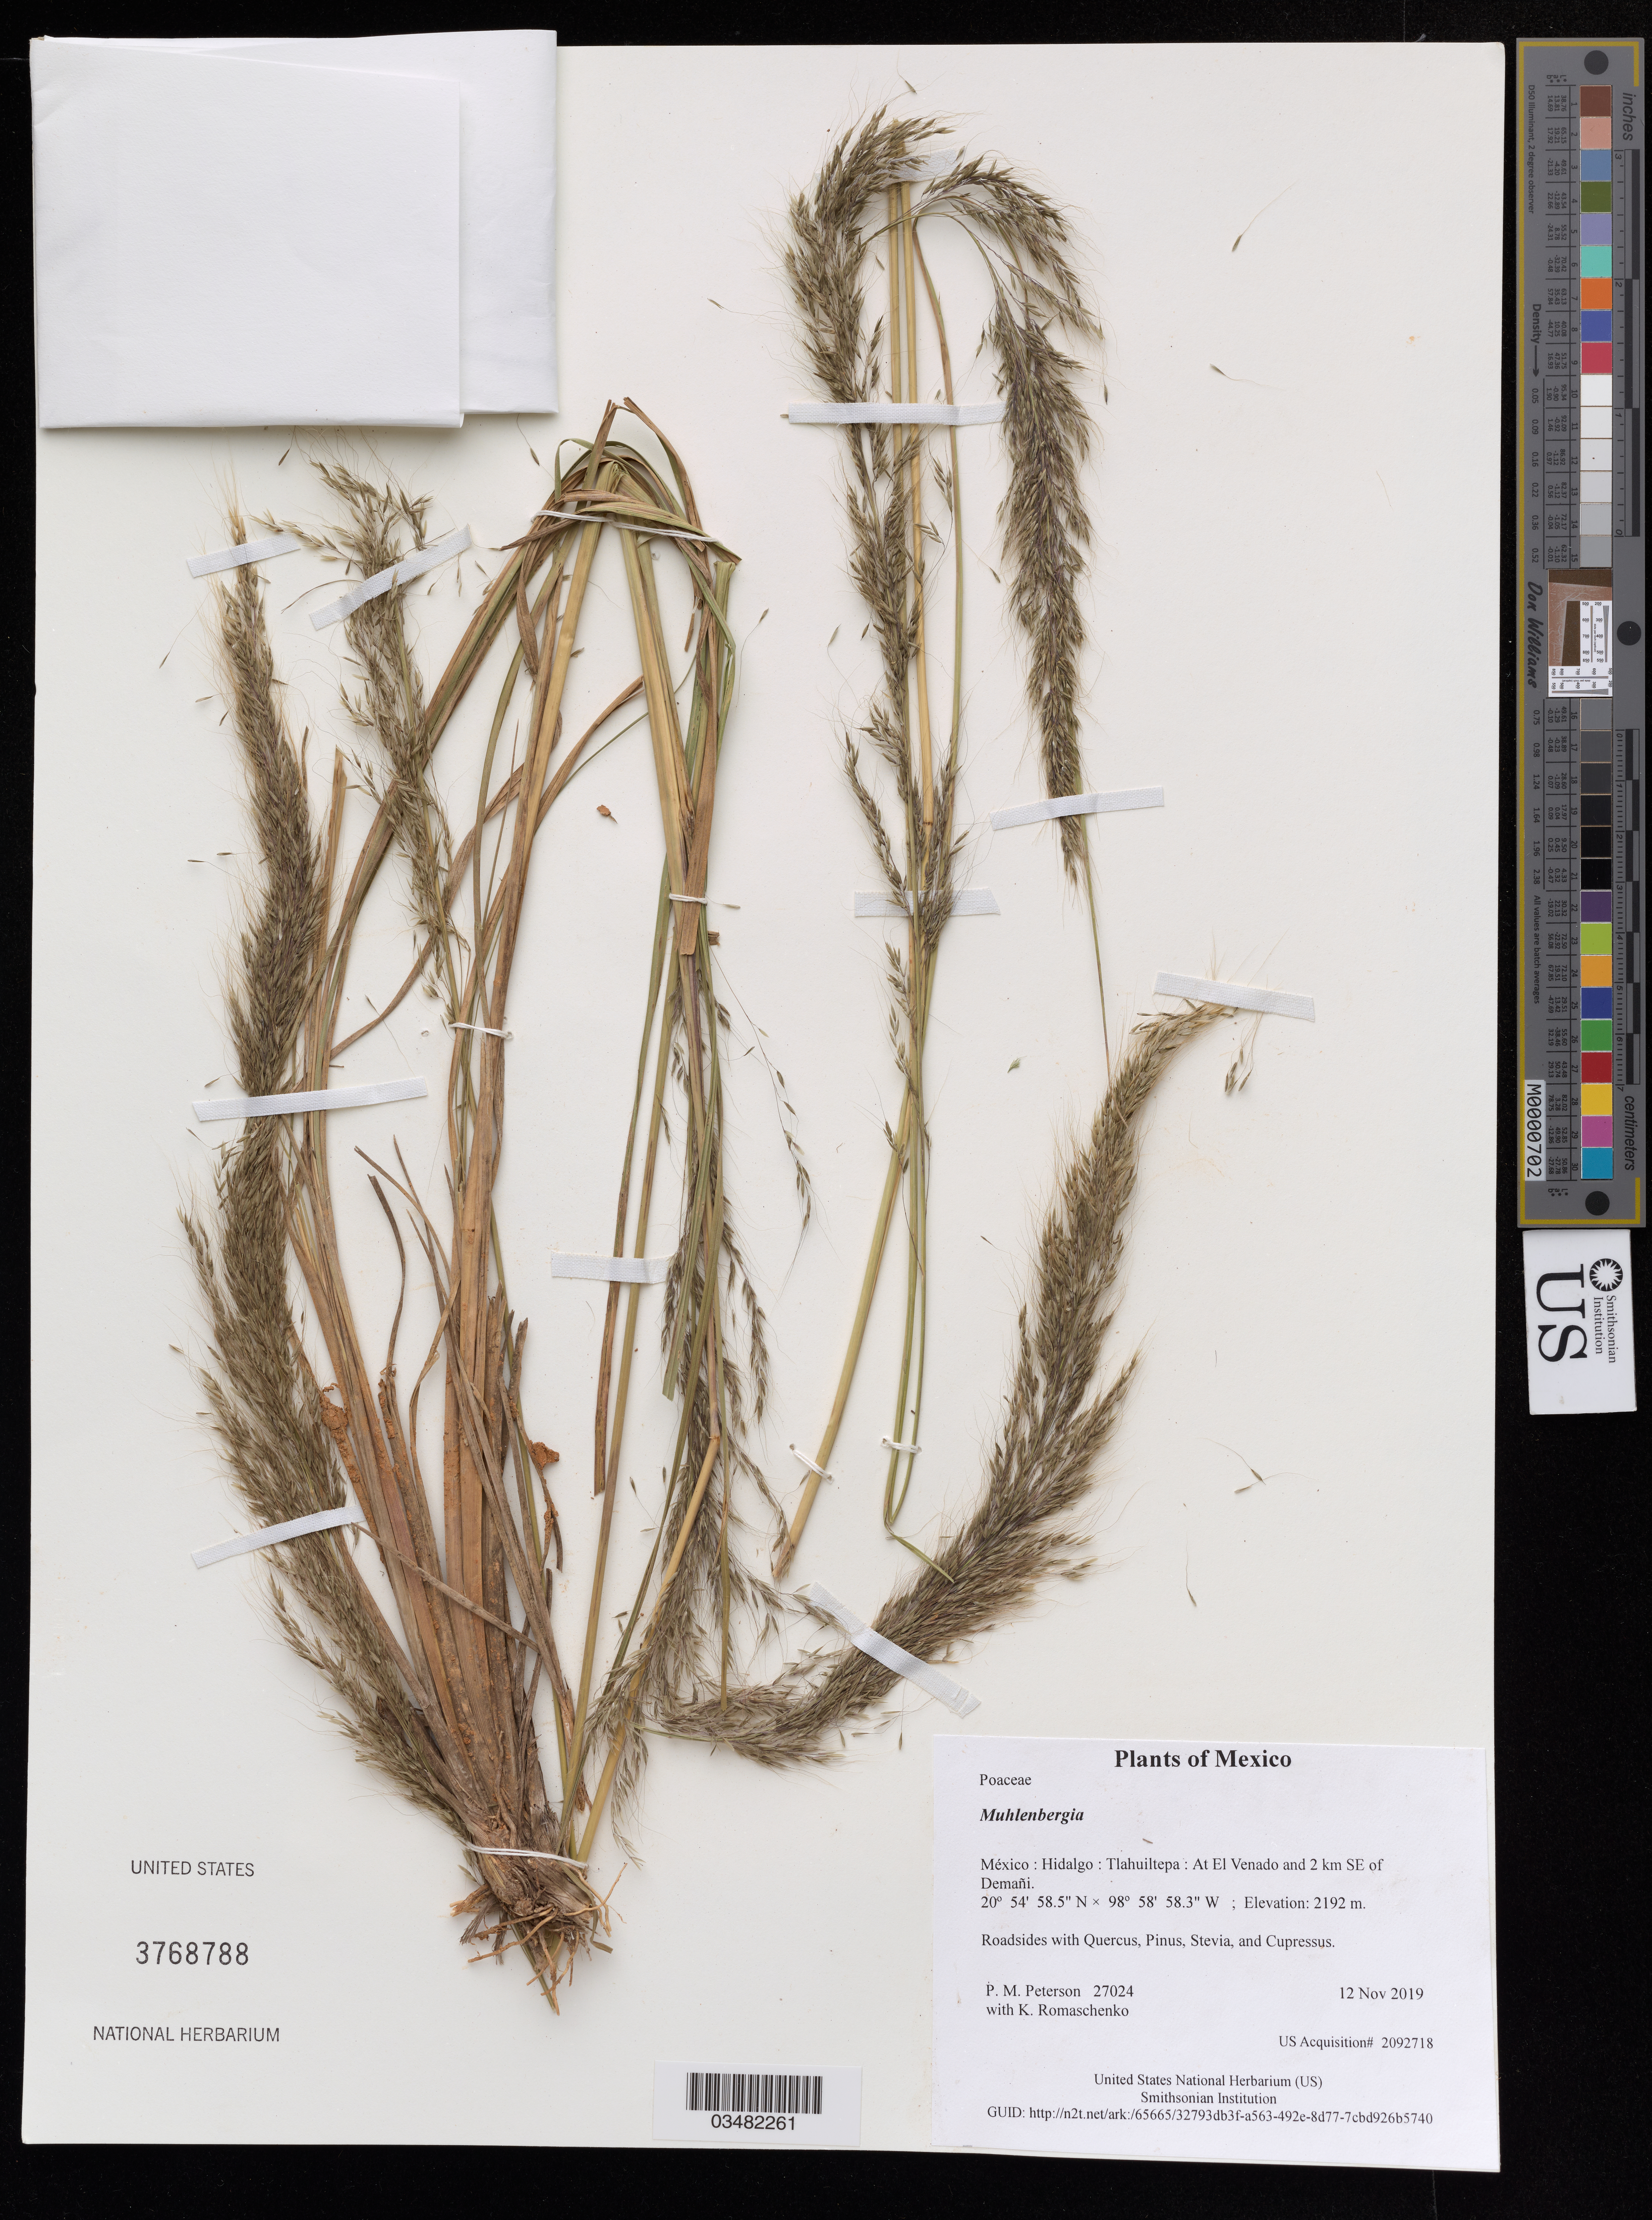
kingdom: Plantae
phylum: Tracheophyta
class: Liliopsida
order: Poales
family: Poaceae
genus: Muhlenbergia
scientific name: Muhlenbergia sp.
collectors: P. M. Peterson & K. Romaschenko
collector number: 27024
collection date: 2019-11-12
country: México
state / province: Hidalgo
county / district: Tlahuiltepa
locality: At El Venado and 2 km SE of Demañi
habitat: Roadsides with Quercus, Pinus, Stevia, and Cupressus.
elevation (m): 2192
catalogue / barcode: US 3768788